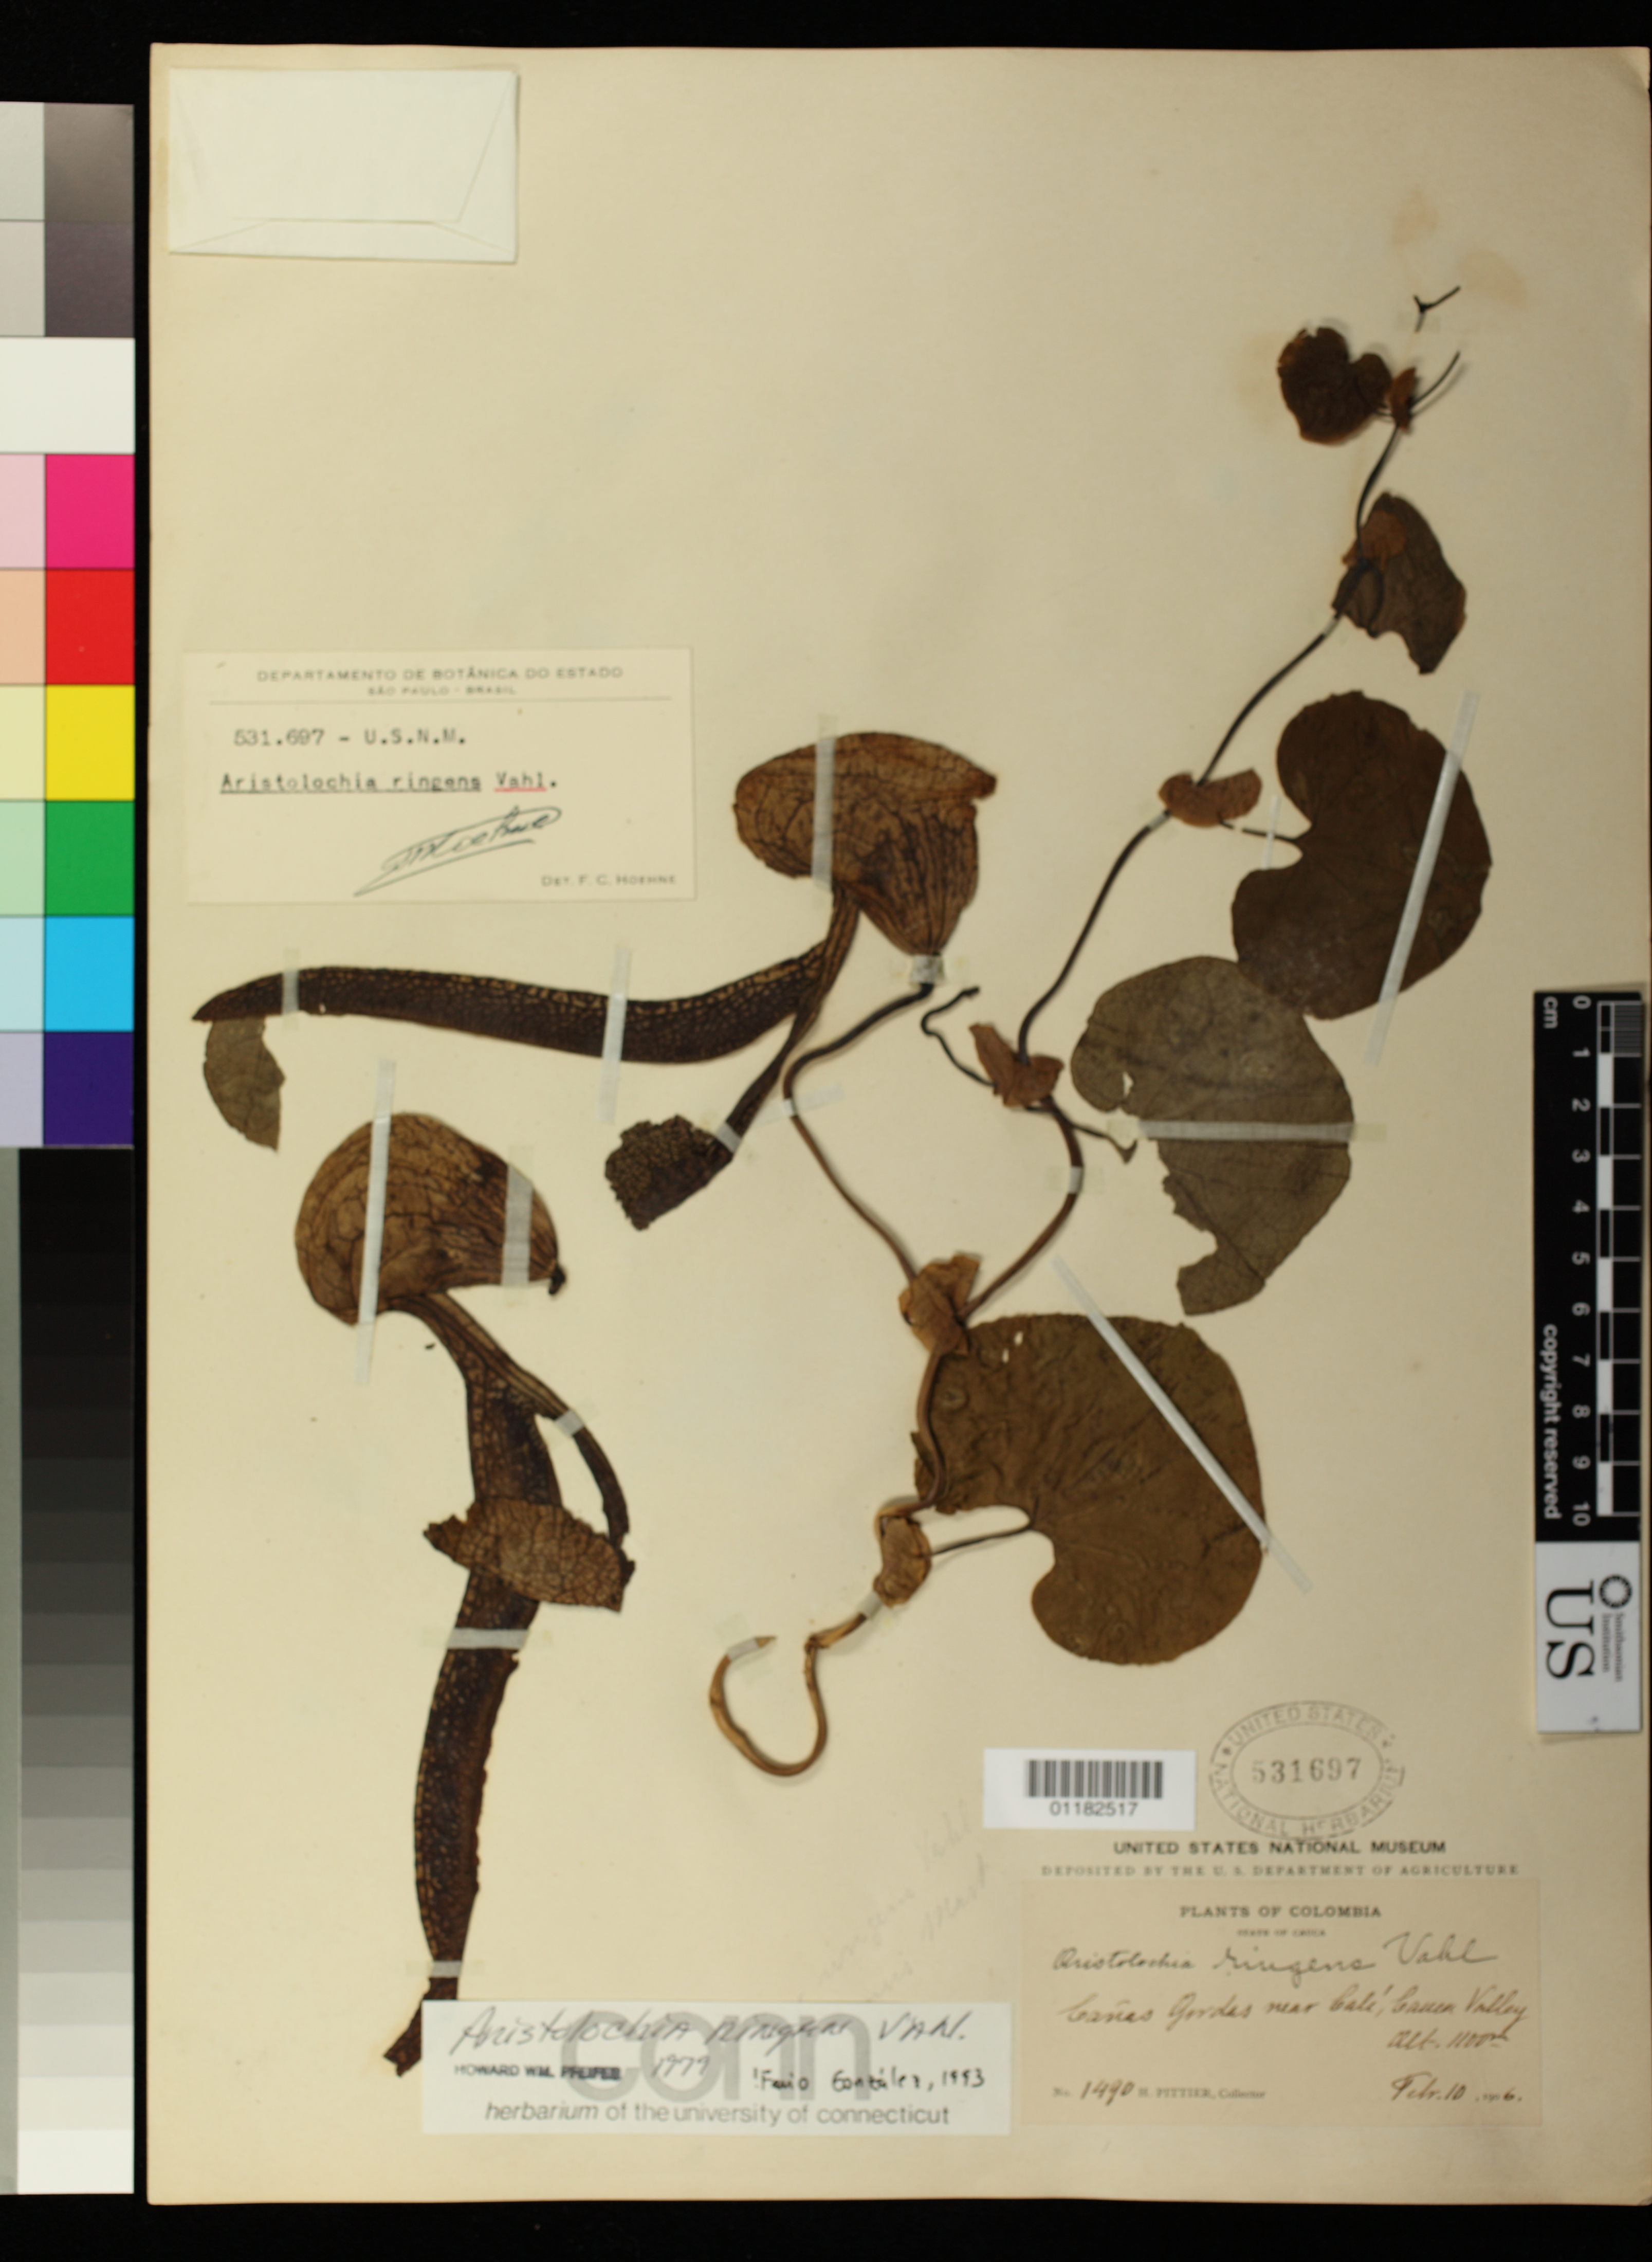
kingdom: Plantae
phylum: Tracheophyta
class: Magnoliopsida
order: Piperales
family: Aristolochiaceae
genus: Aristolochia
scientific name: Aristolochia ringens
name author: Vahl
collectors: H. F. Pittier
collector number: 1490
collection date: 1906-02-10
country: Colombia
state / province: Cauca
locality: Canas Gardas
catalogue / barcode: US 531697